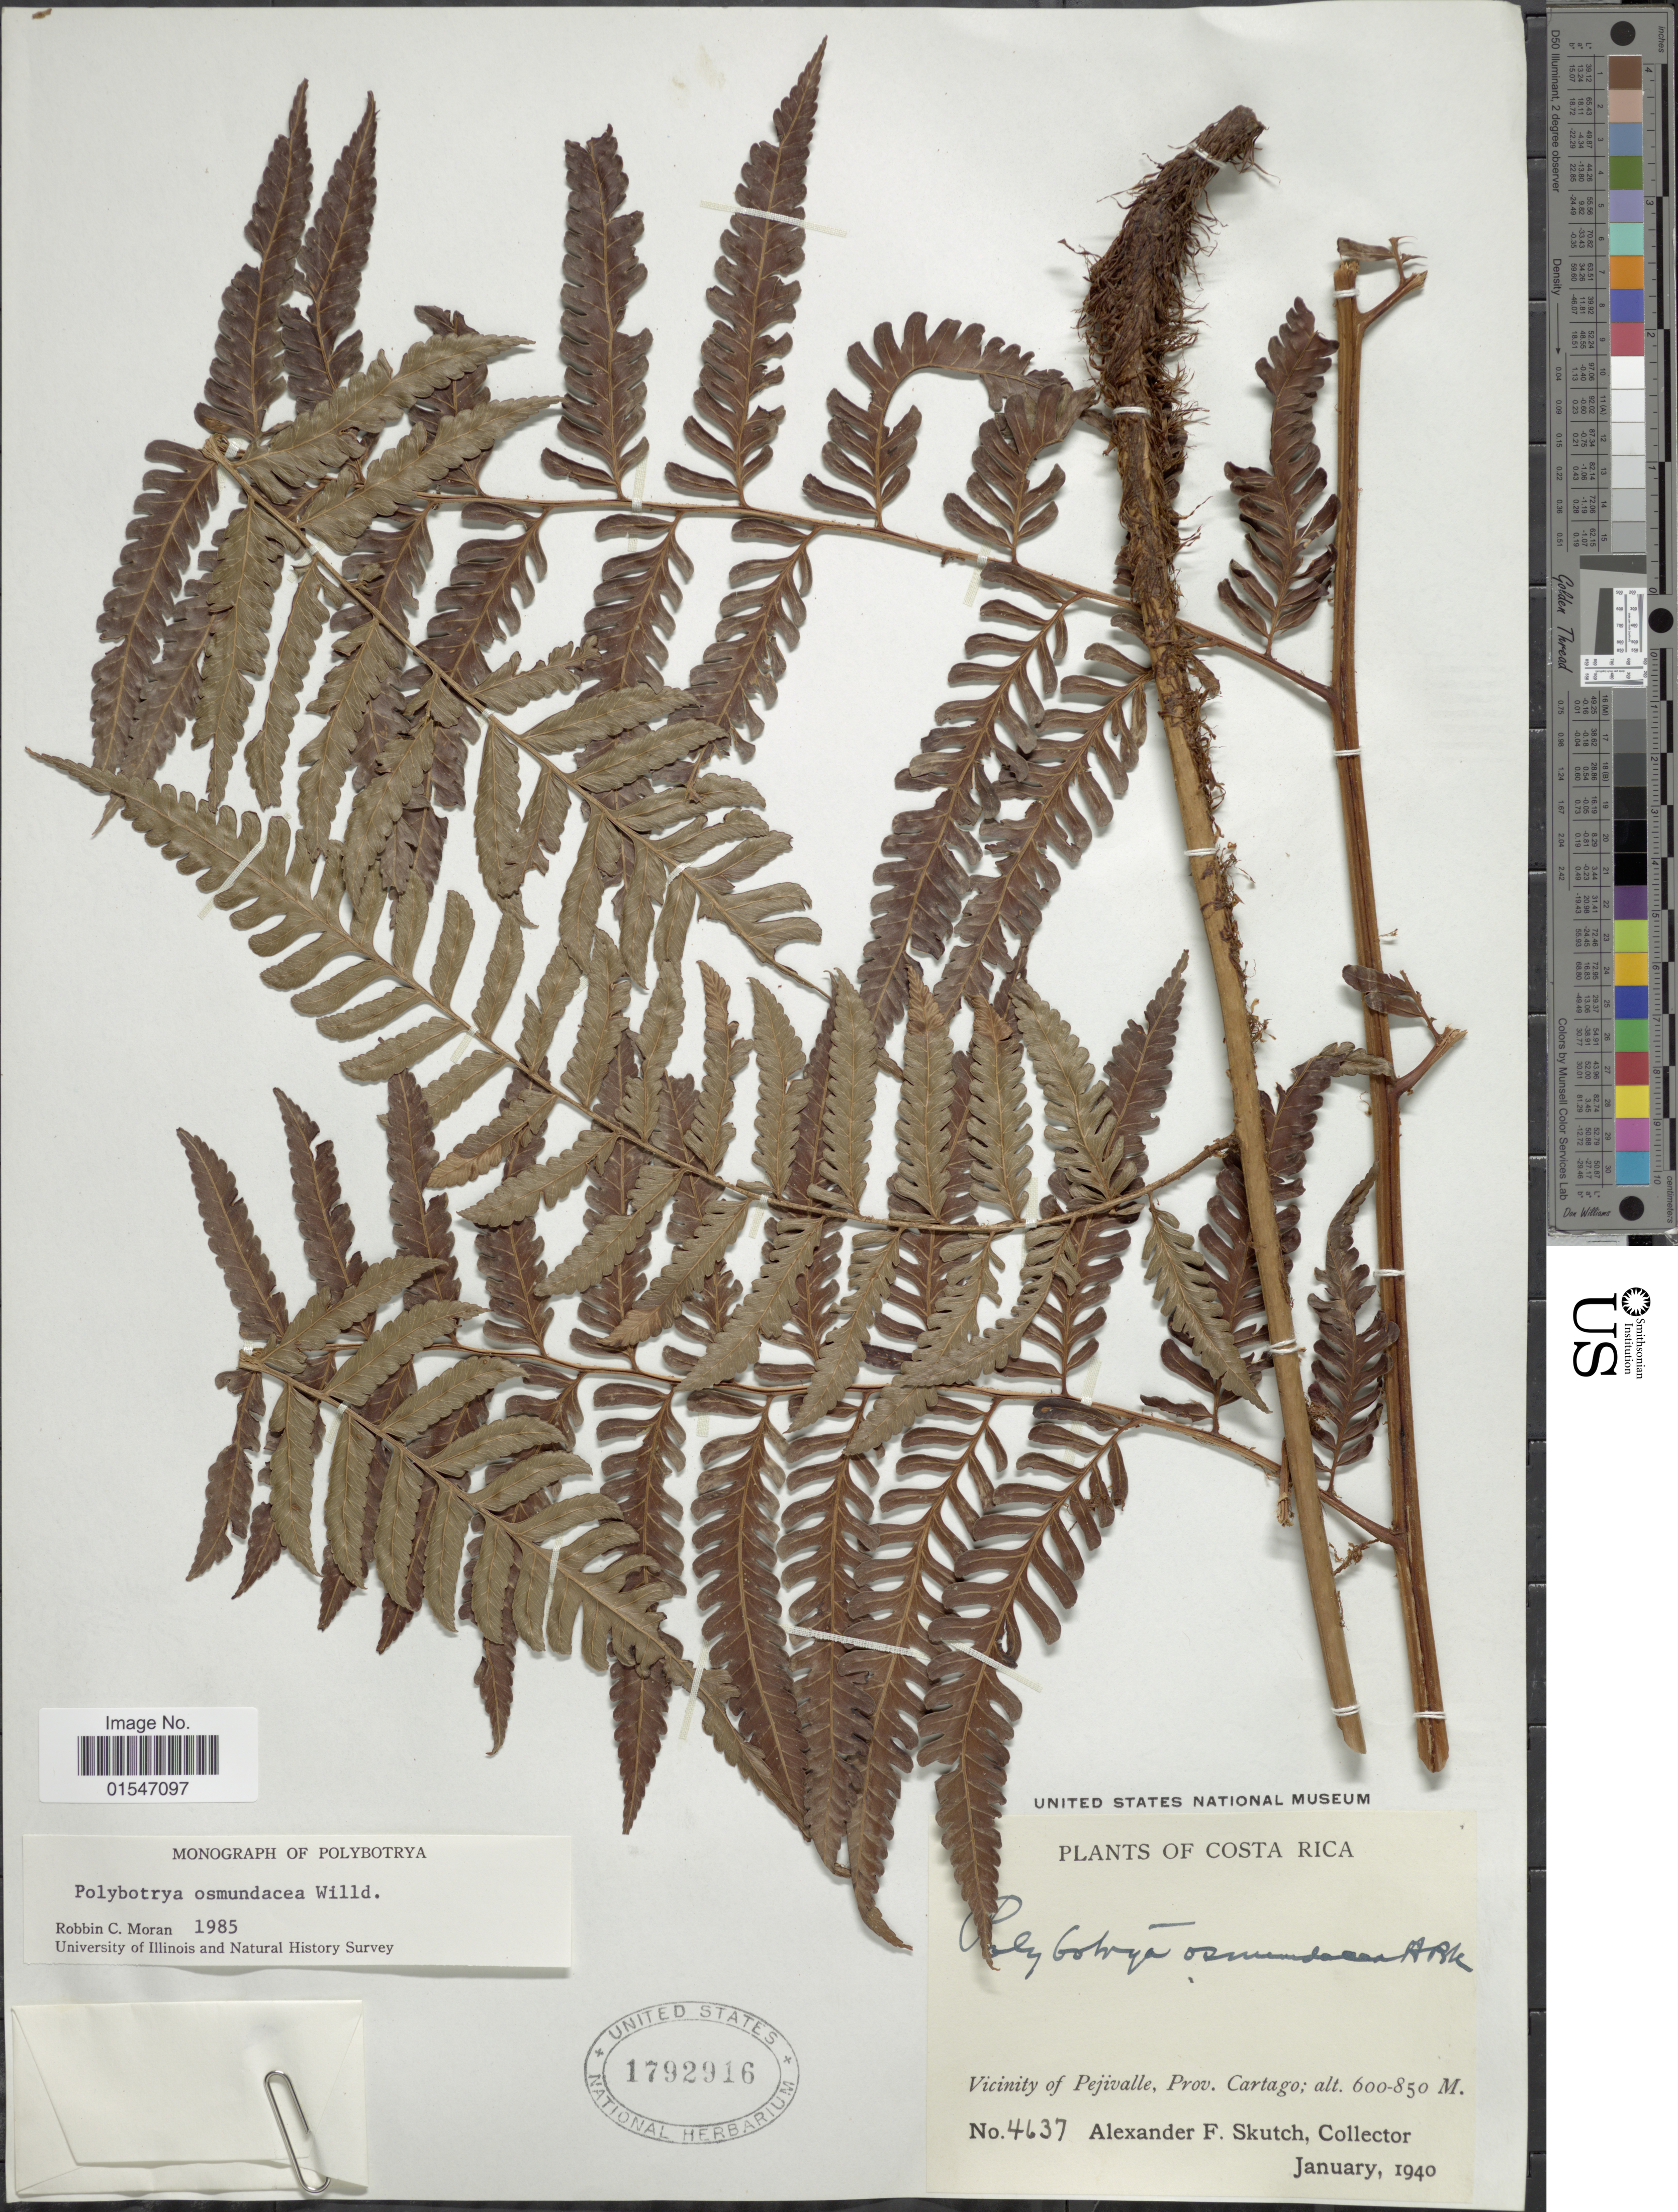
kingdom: Plantae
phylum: Tracheophyta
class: Polypodiopsida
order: Polypodiales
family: Dryopteridaceae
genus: Polybotrya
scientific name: Polybotrya osmundacea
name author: Humb. & Bonpl. ex Willd.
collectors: A. F. Skutch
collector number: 4637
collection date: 1940-01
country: Costa Rica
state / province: Cartago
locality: Vicinity of Pejivalle, Prov. Cartago.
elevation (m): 600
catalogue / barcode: US 1792916